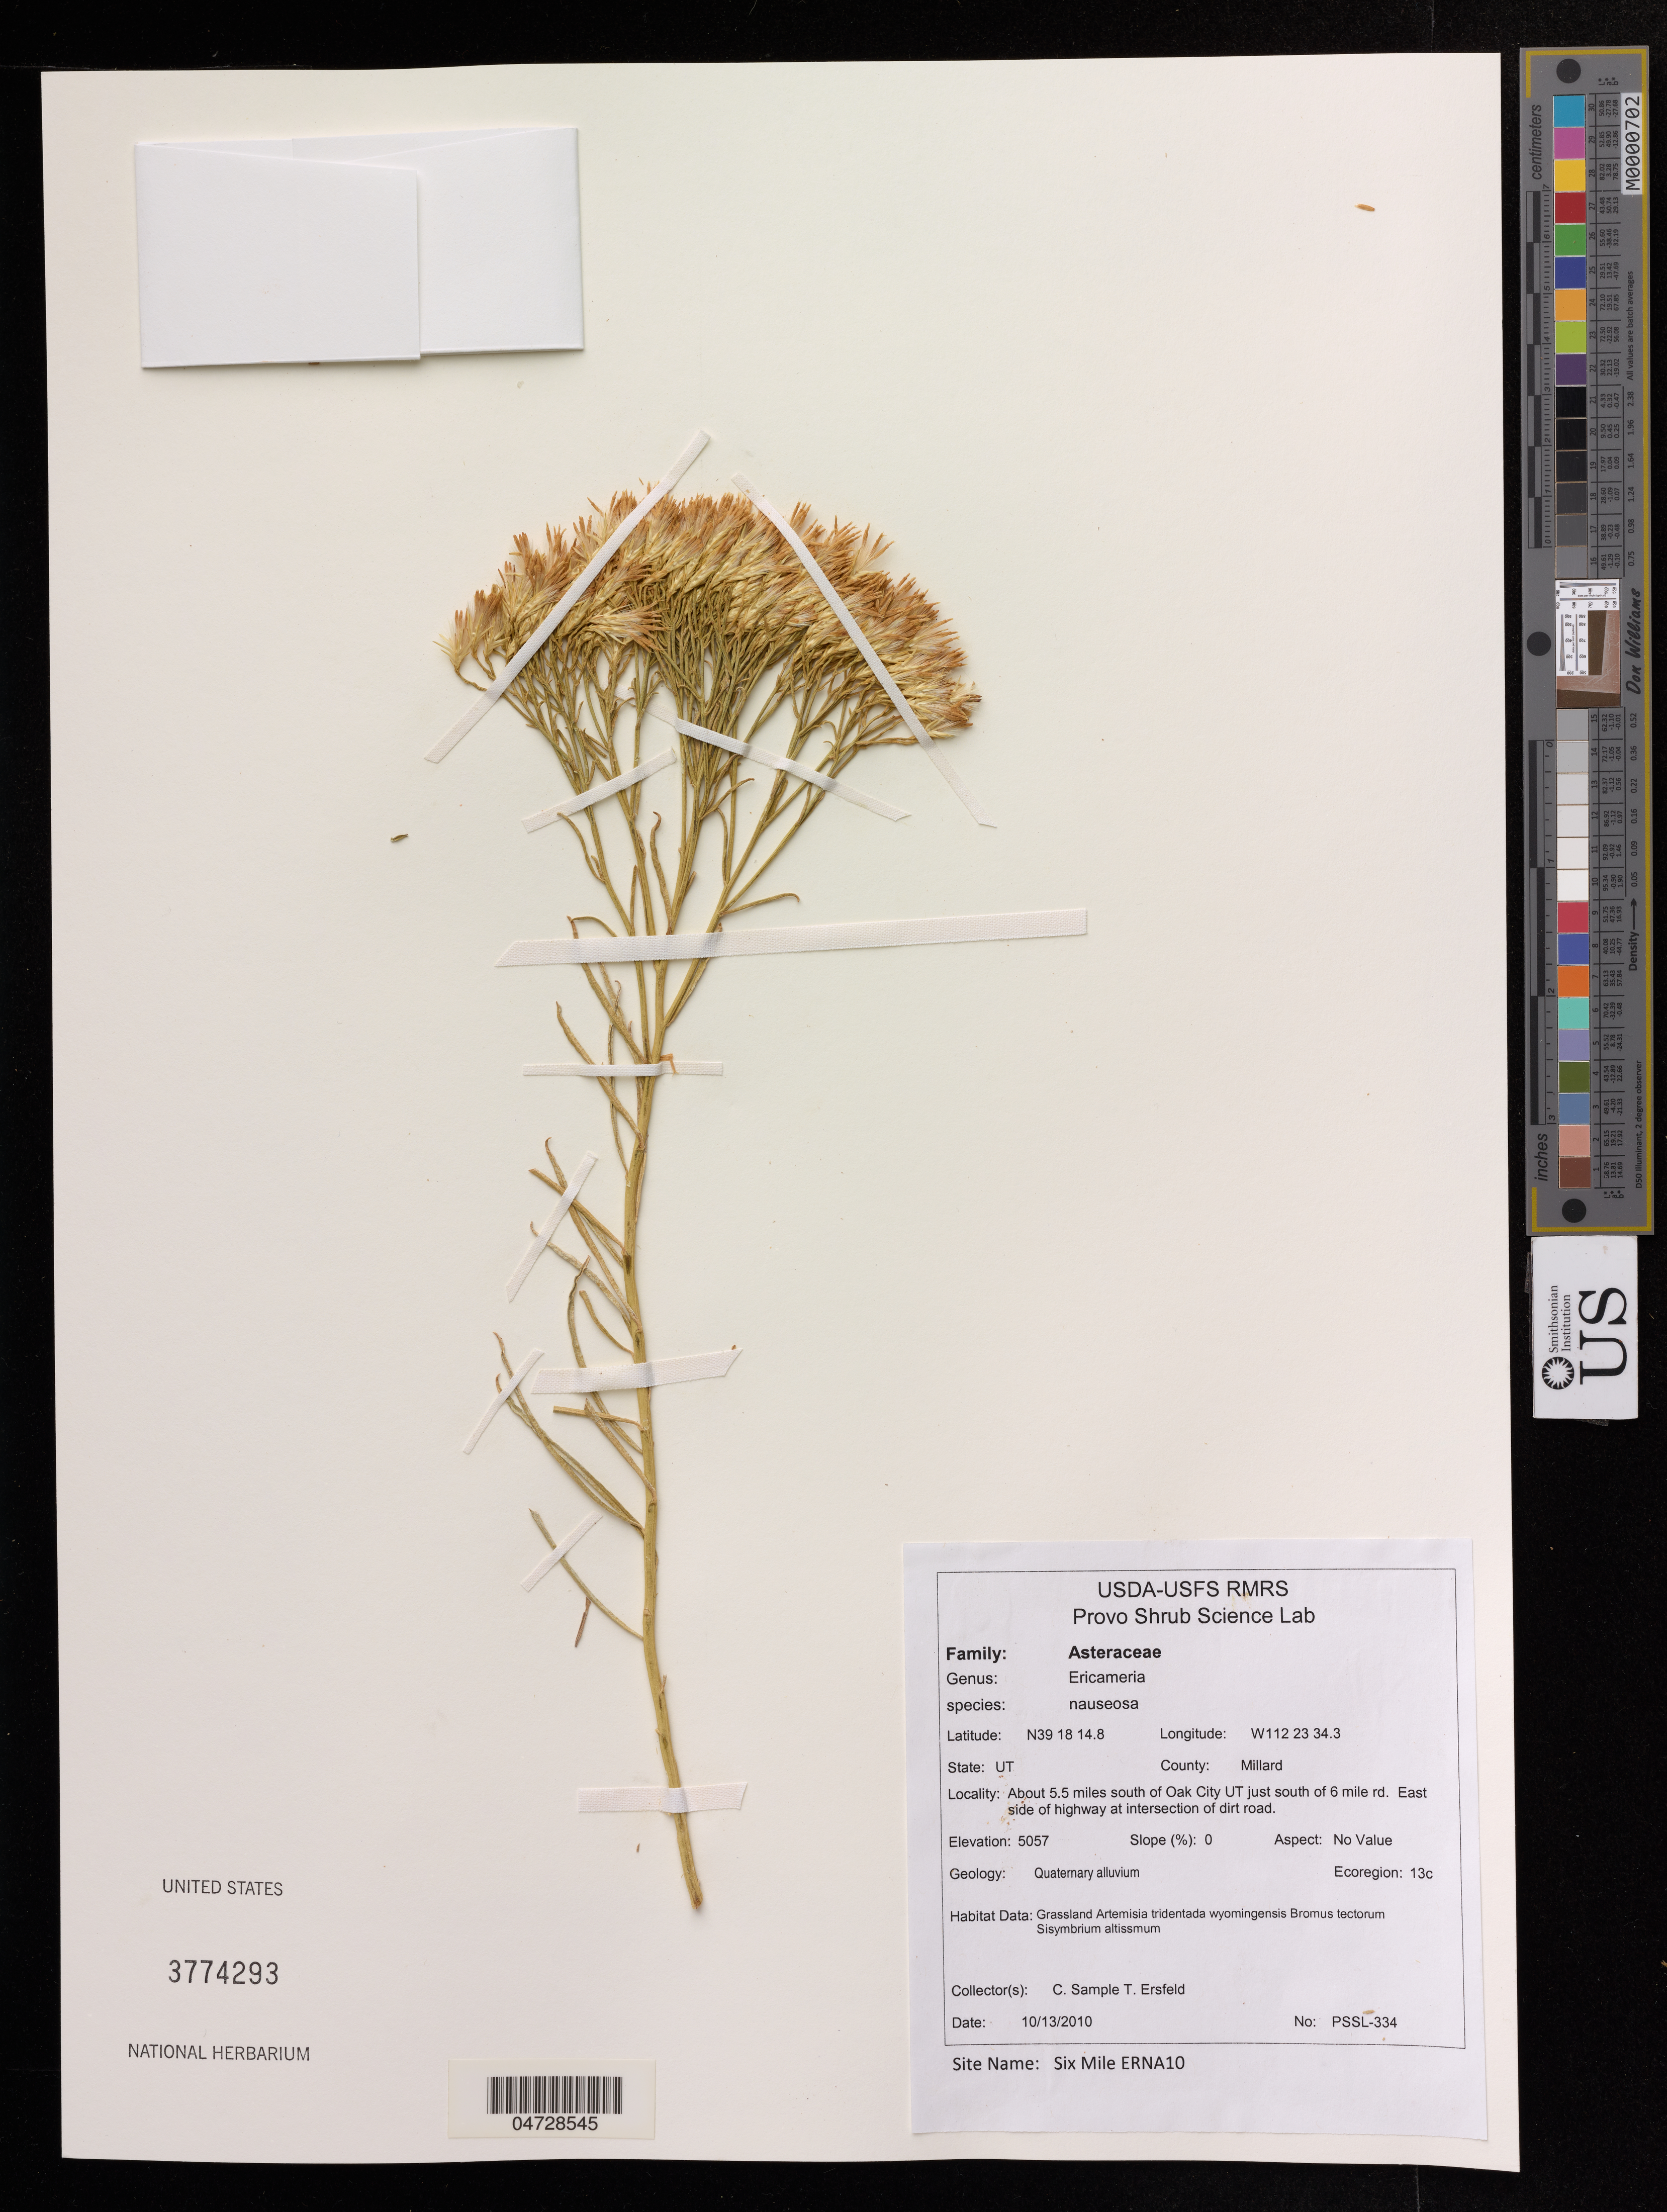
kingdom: Plantae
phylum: Tracheophyta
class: Magnoliopsida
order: Asterales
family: Asteraceae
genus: Ericameria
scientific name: Ericameria nauseosa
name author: (Pall. ex Pursh) G.L. Nesom & G.I. Baird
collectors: C. Sample & T. Ersfeld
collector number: PSSL-334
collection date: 2010-10-13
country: United States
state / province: Utah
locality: Millard, About 5.5 miles south of Oak City just south of 6 mile rd. East side of highway at intersection of dirt road.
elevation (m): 1541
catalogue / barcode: US 3774293